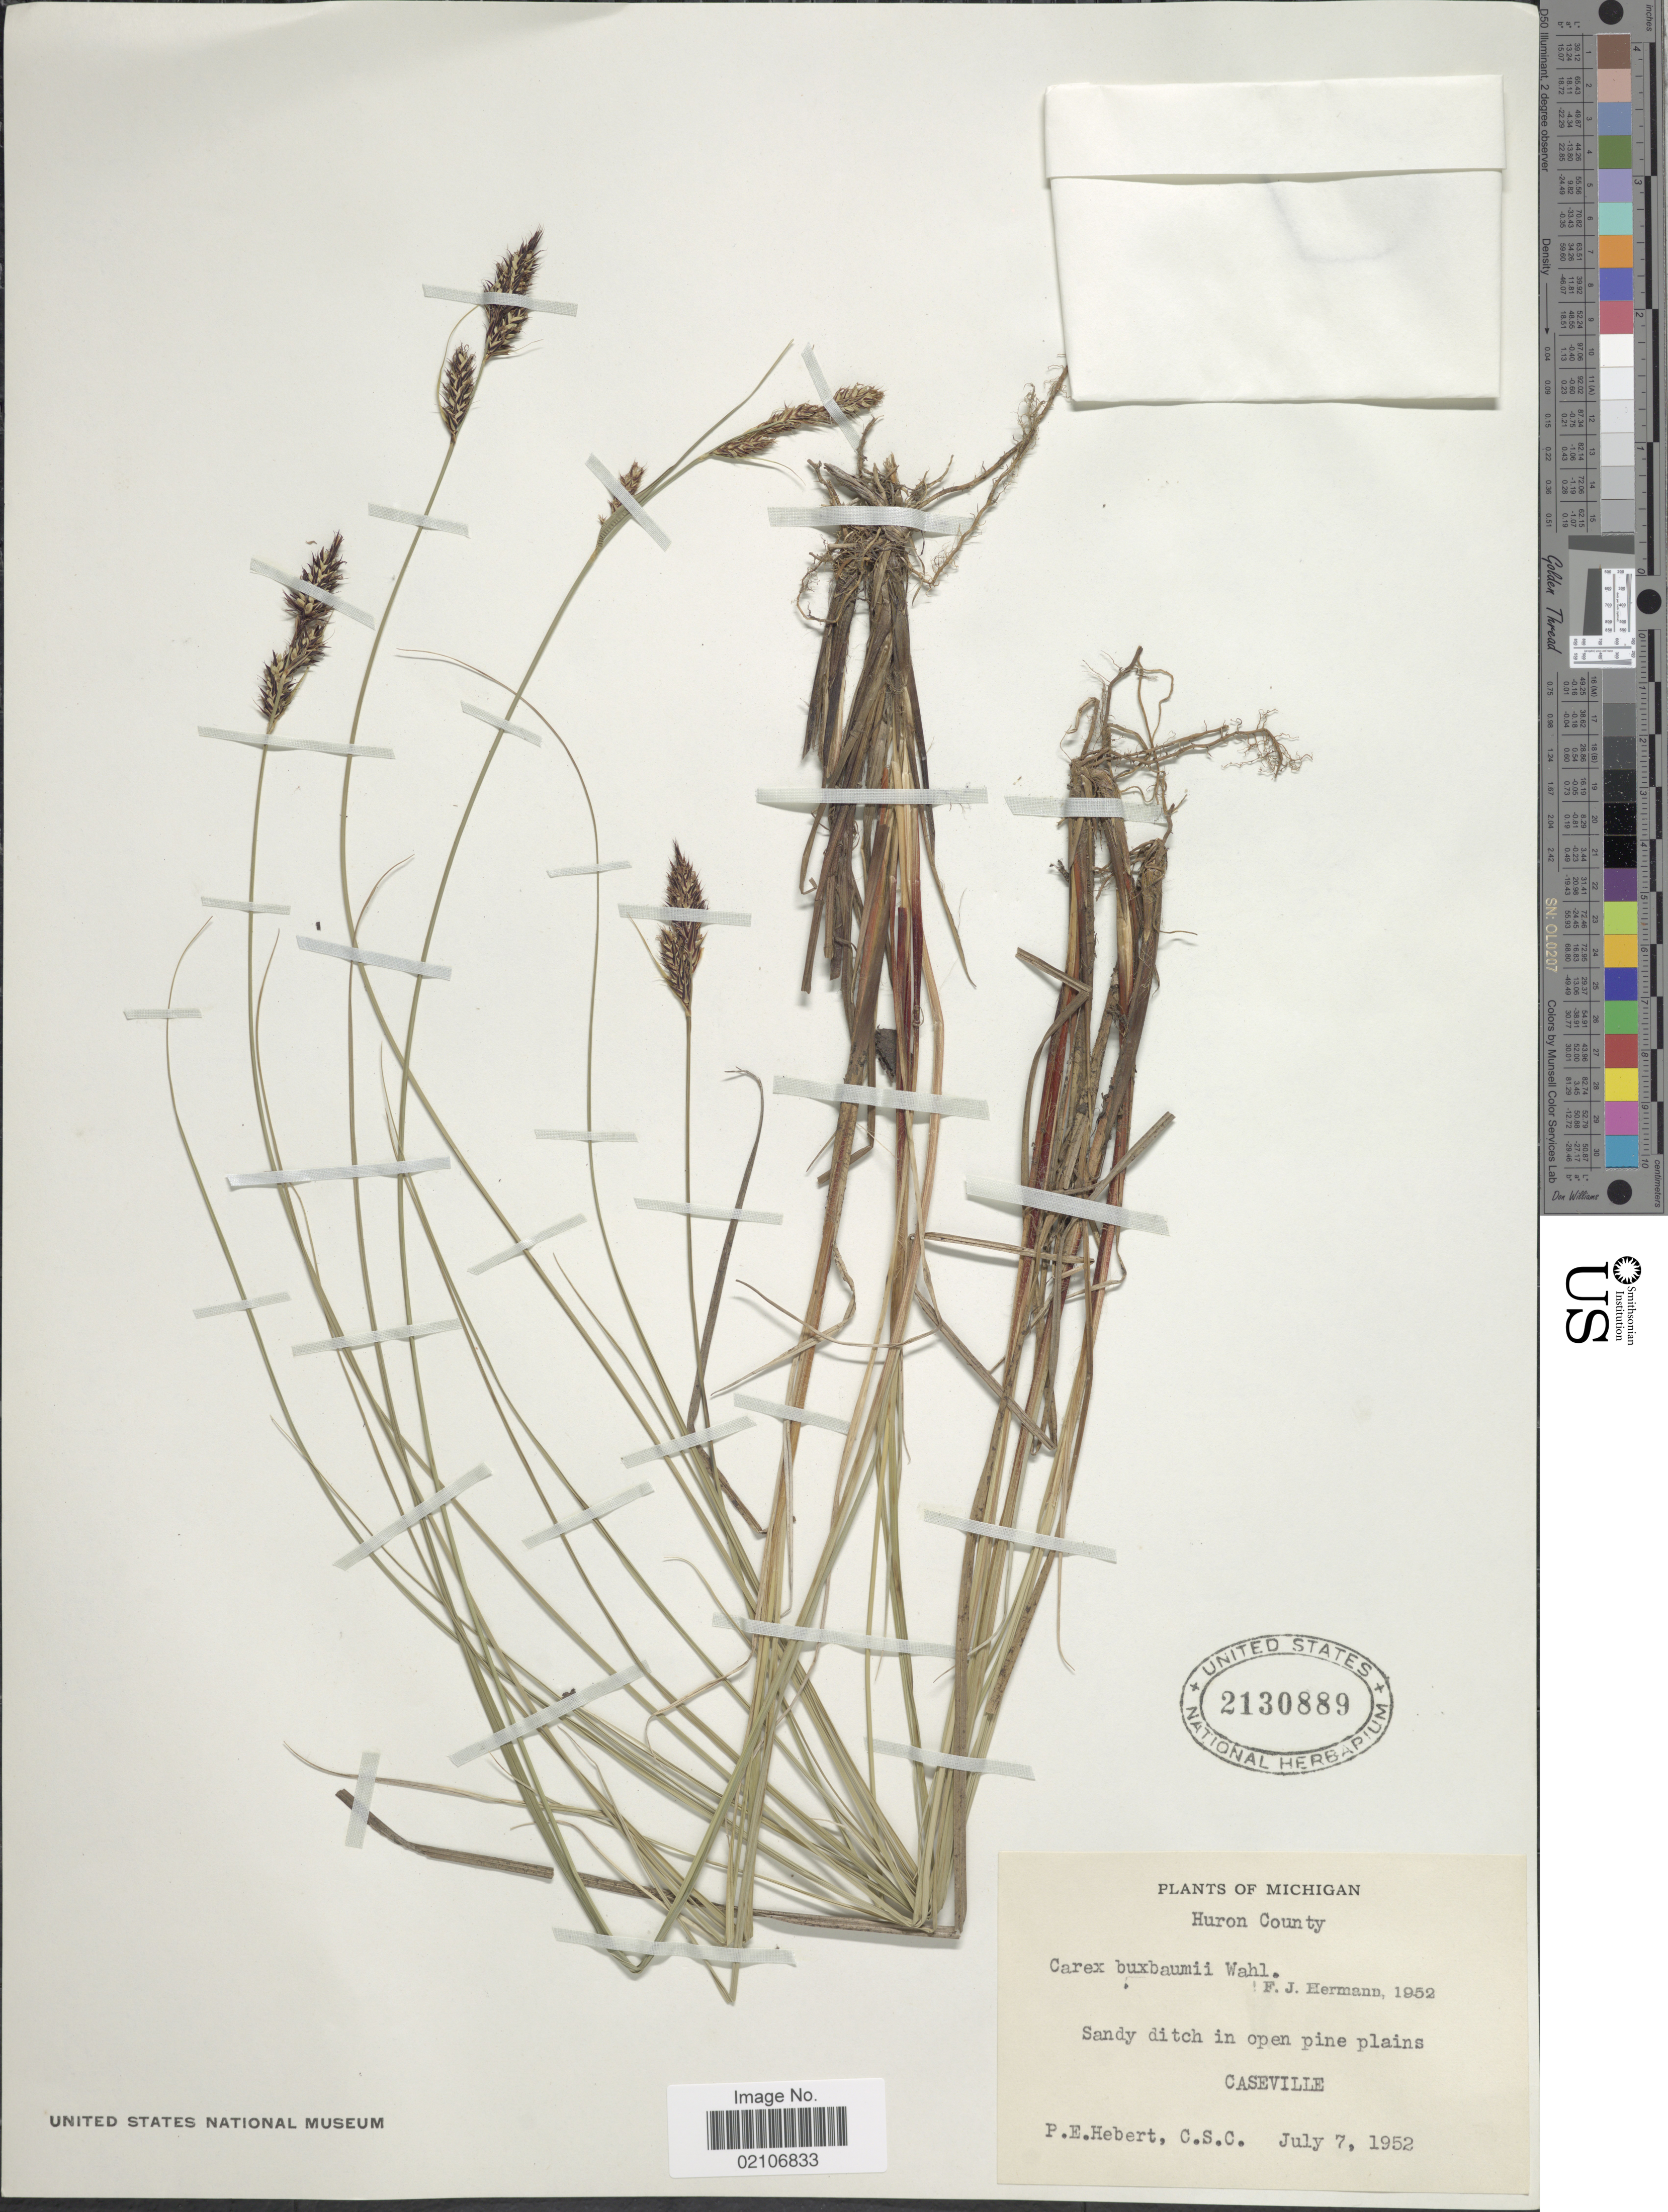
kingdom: Plantae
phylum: Tracheophyta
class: Liliopsida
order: Poales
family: Cyperaceae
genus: Carex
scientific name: Carex buxbaumii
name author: Wahlenb.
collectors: P. Hebert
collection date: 1952-07-07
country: United States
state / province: Michigan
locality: Caseville, Huron County, Michigan.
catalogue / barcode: US 2130889